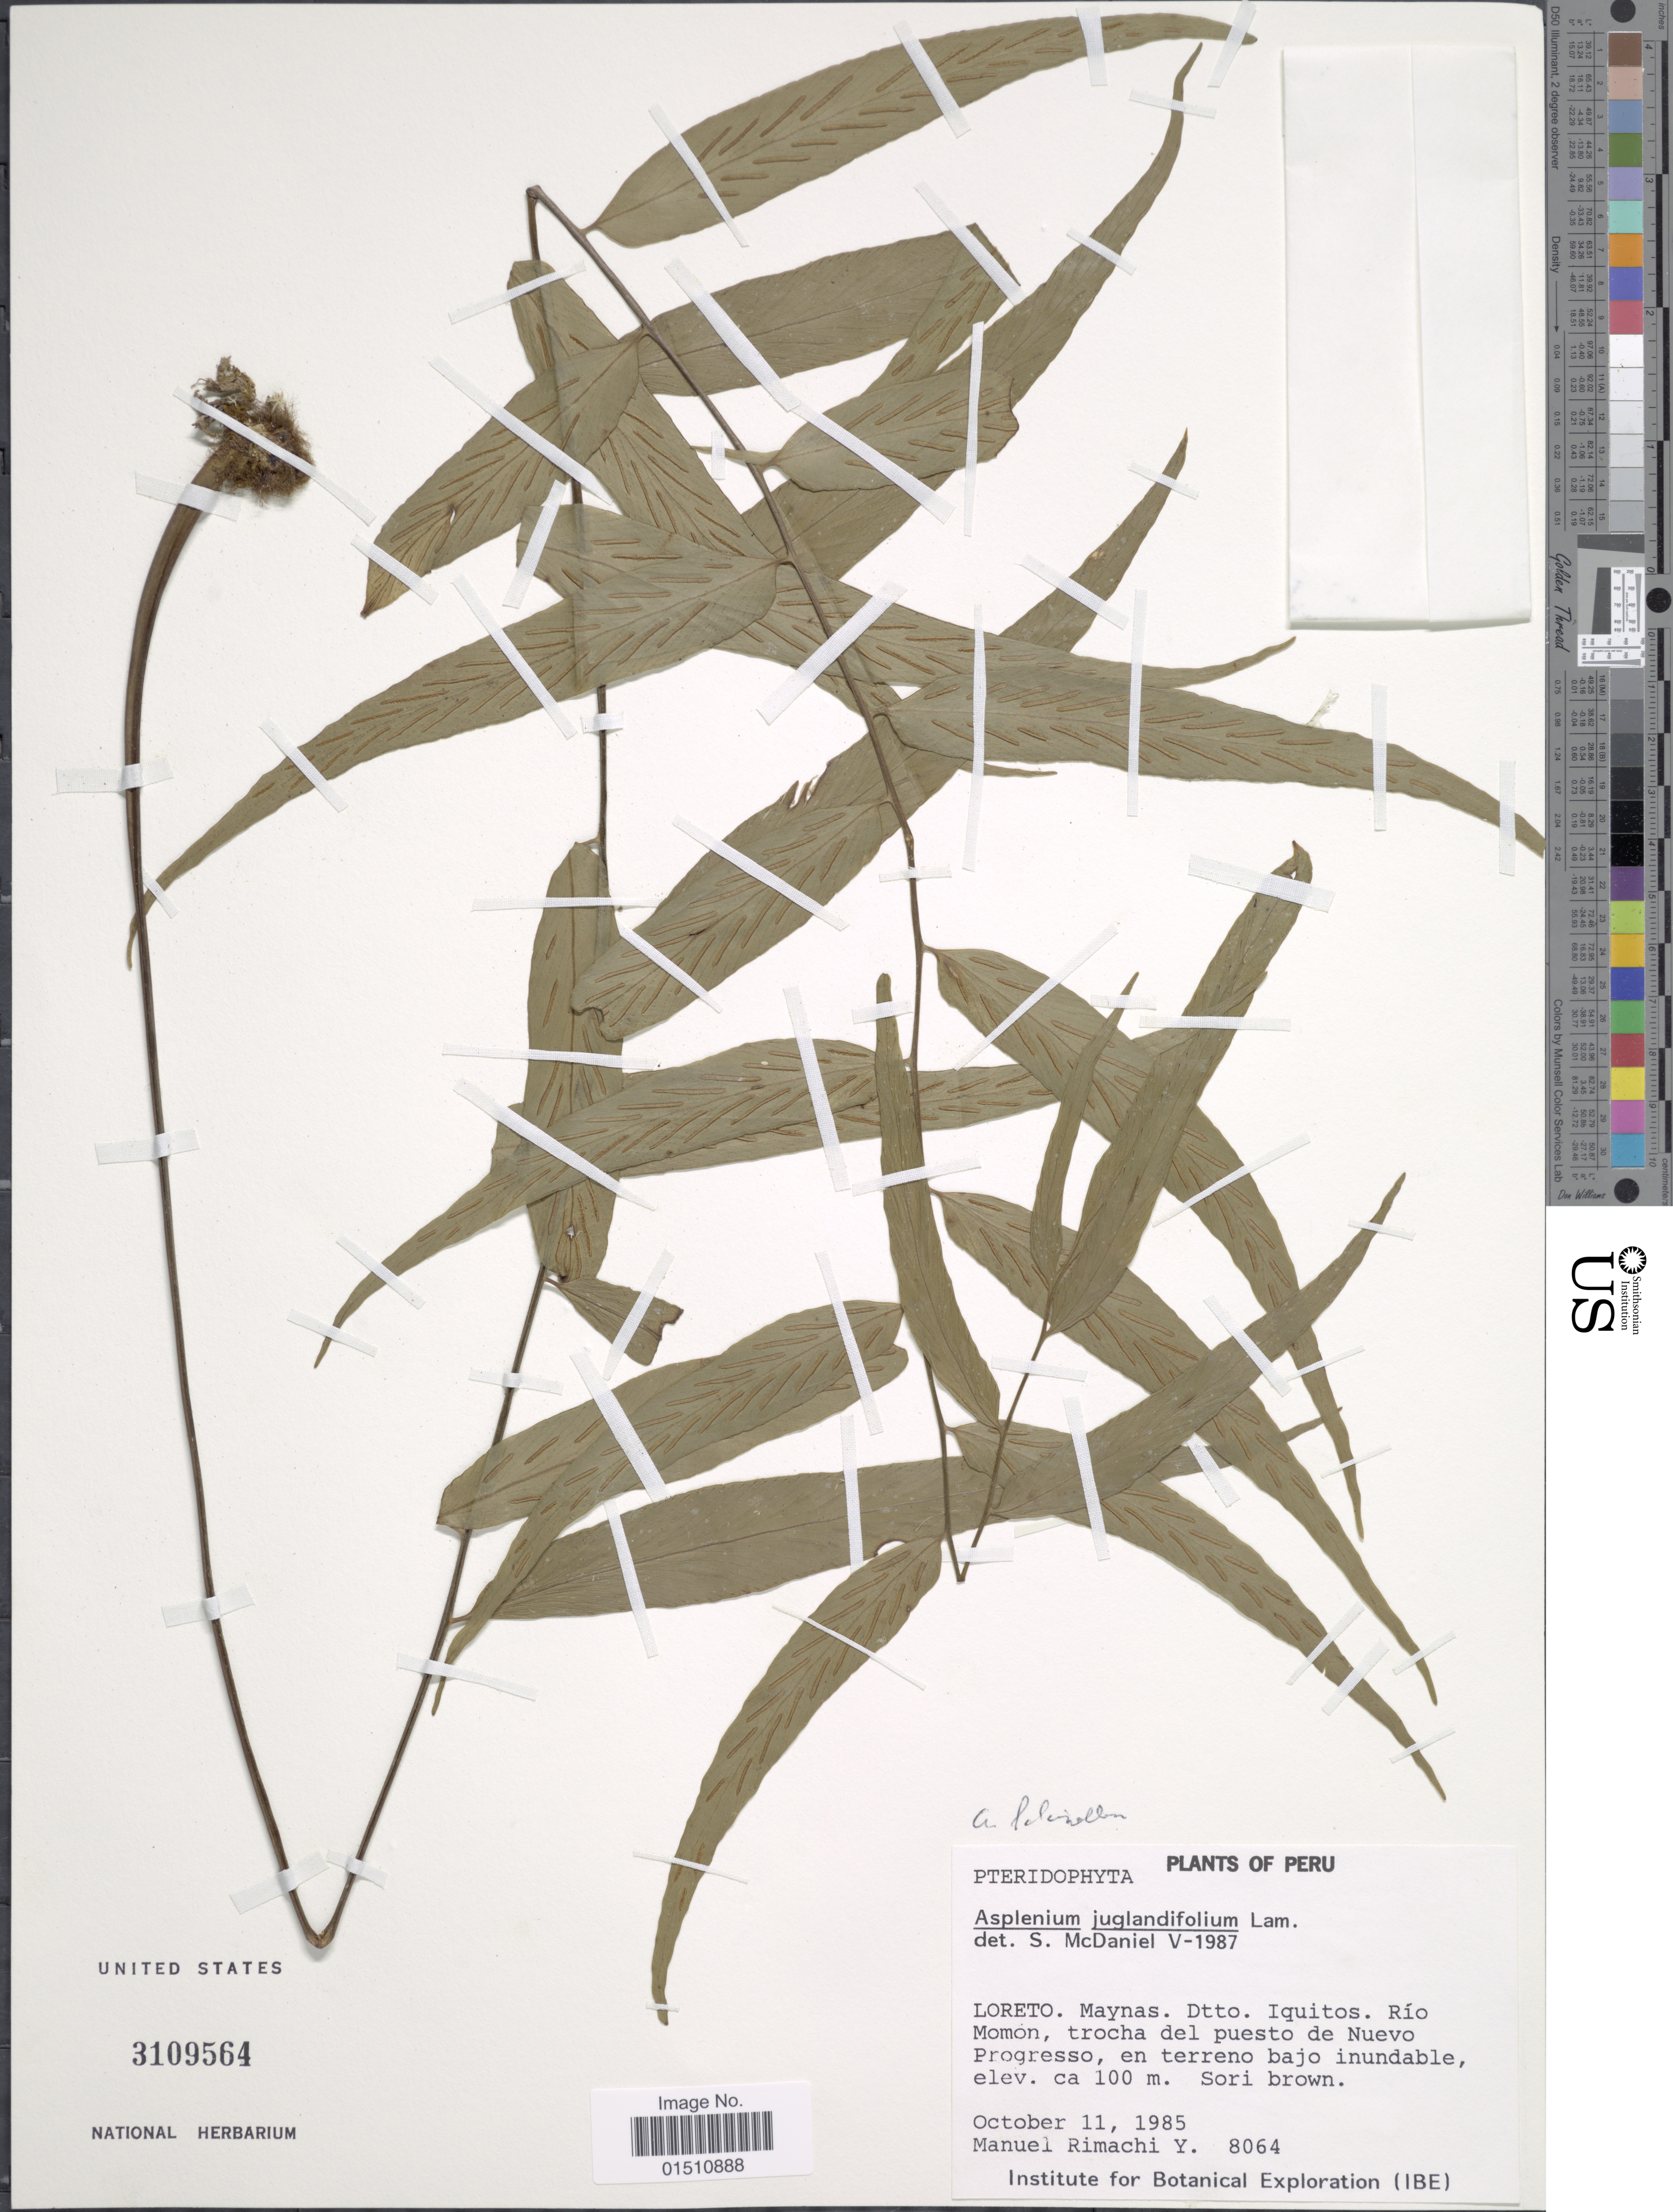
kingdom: Plantae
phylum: Tracheophyta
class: Polypodiopsida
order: Polypodiales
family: Aspleniaceae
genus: Asplenium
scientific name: Asplenium falcinellum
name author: Maxon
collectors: M. Rimachi Y.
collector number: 8064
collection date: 1985-10-11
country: Peru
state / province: Loreto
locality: Peru, Maynas. Dtto. Iquitos. Rio Momon, trocha del puesto de Nuevo Progresso, en terreno bajo inundable.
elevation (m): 100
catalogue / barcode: US 3109564